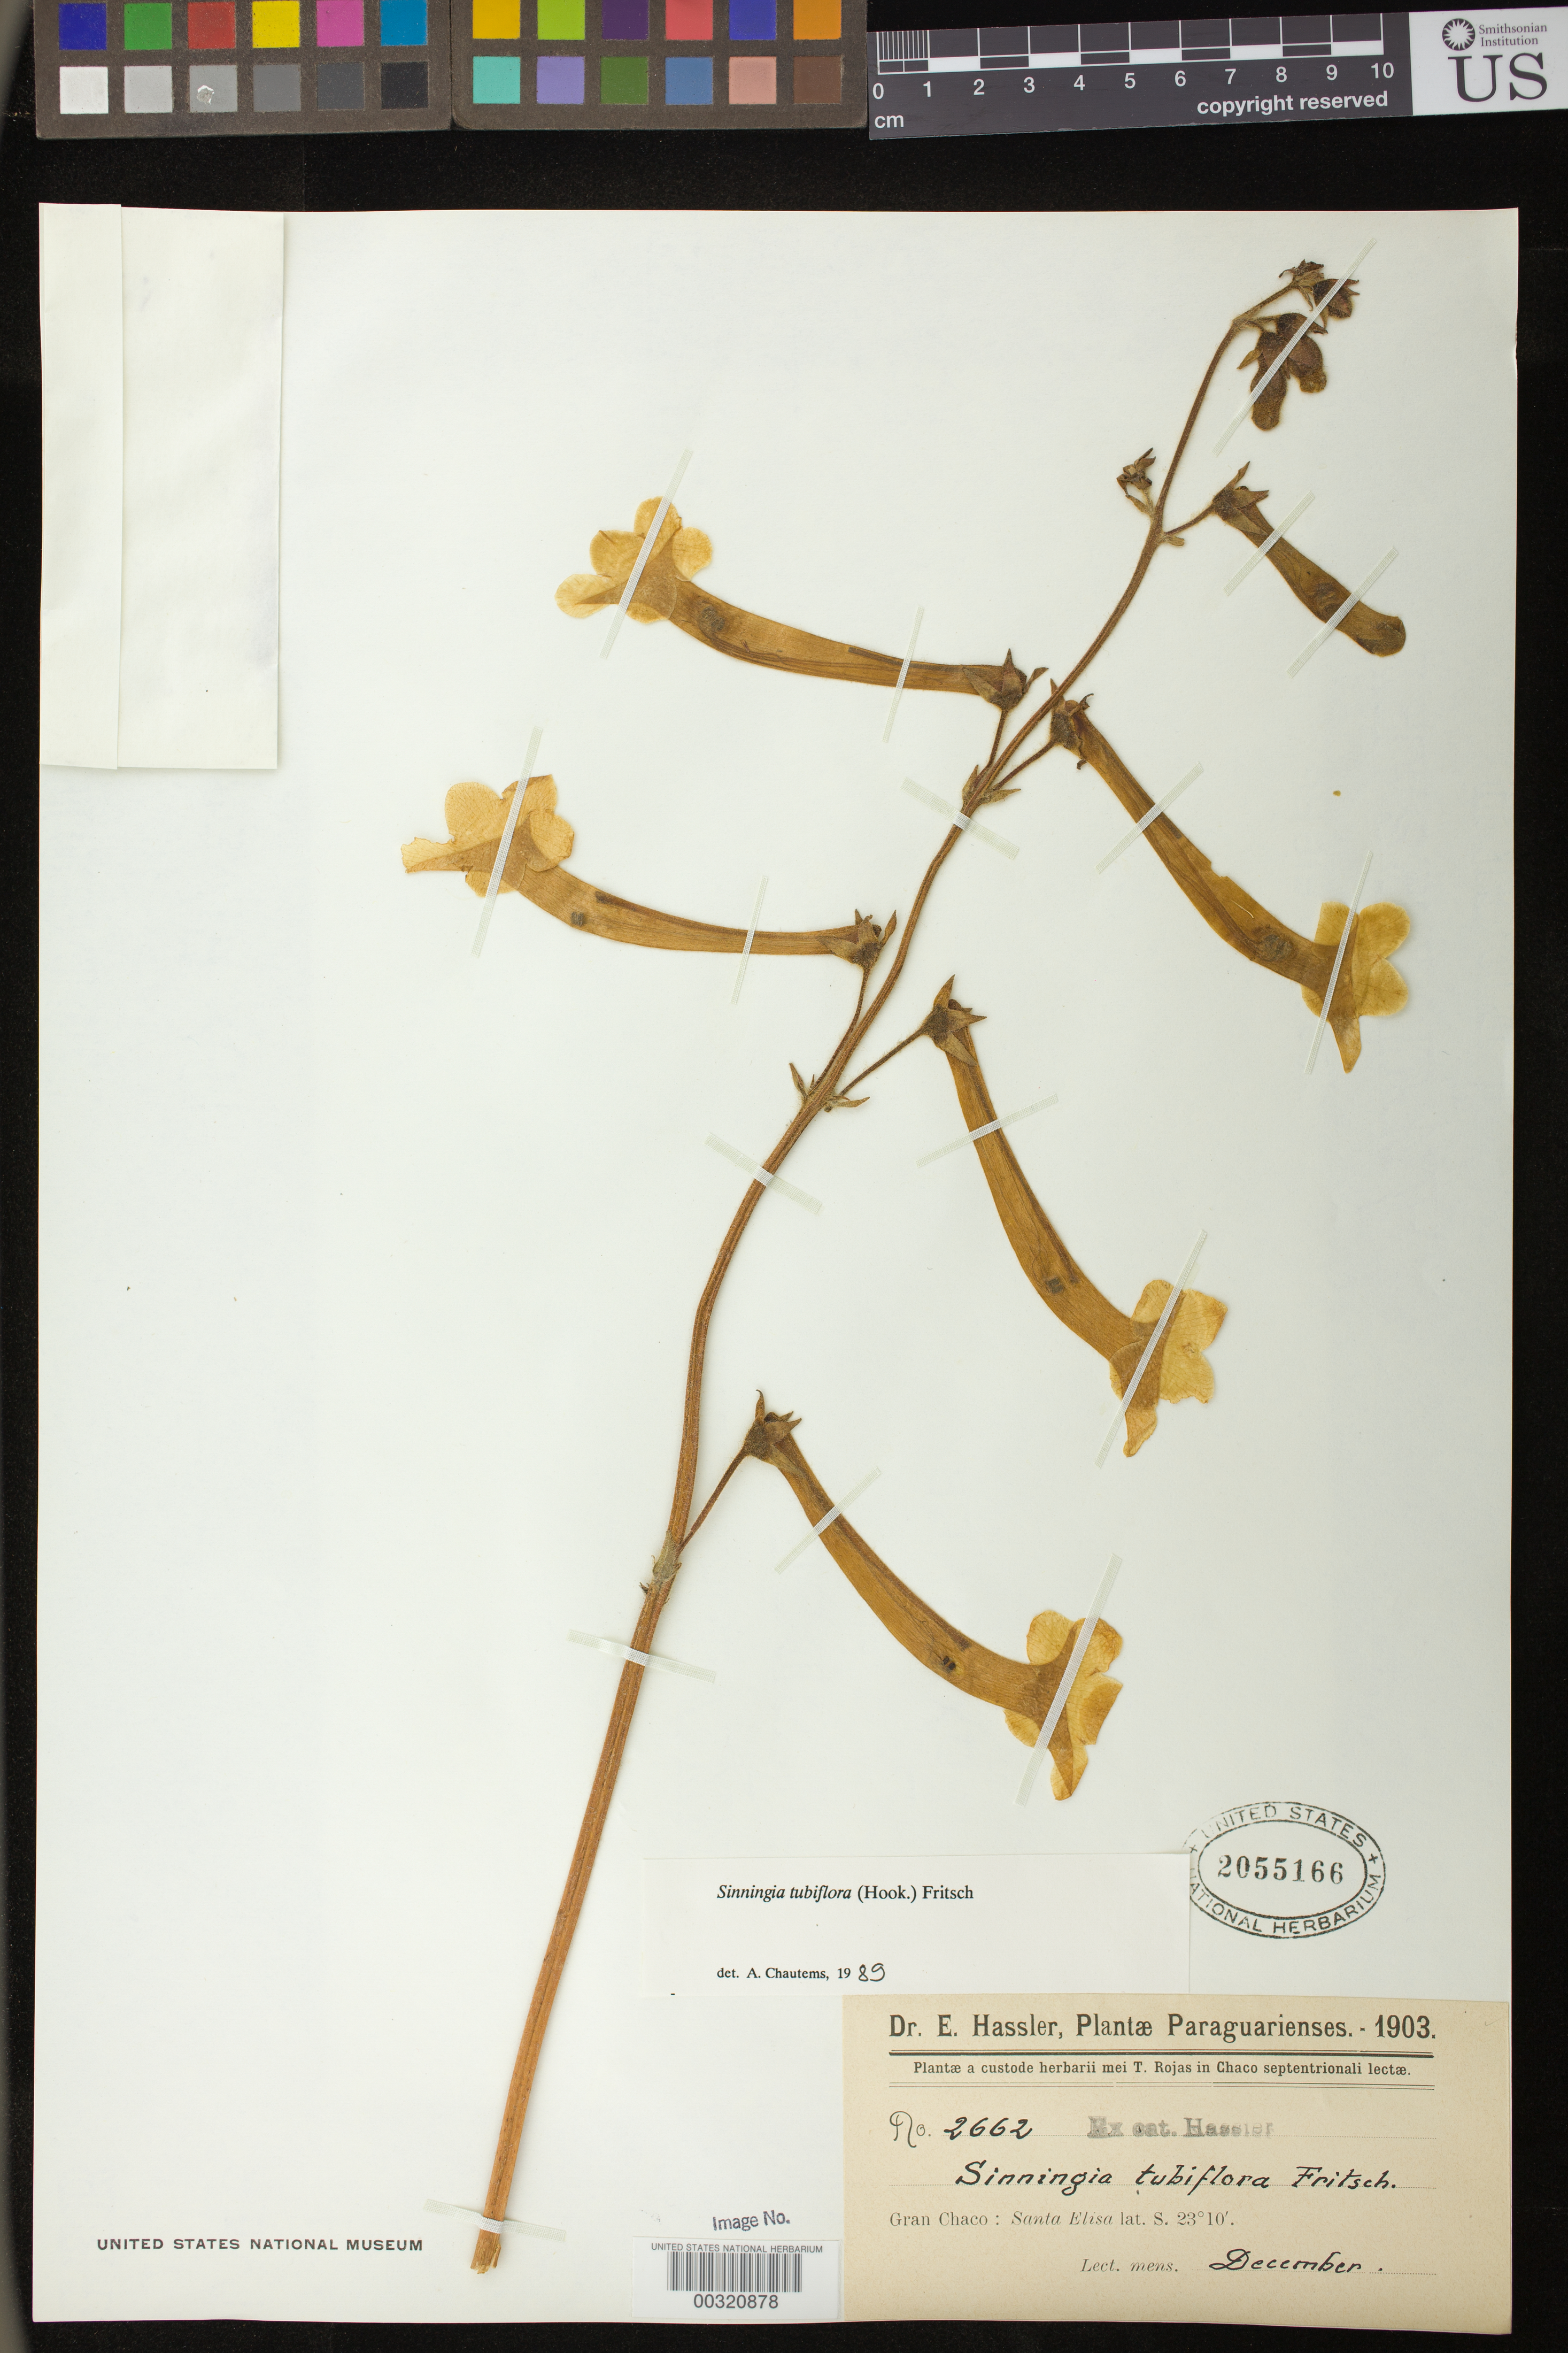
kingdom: Plantae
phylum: Tracheophyta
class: Magnoliopsida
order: Lamiales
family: Gesneriaceae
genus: Sinningia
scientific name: Sinningia tubiflora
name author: (Hook.) Fritsch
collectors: E. Hassler & et al.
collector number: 2662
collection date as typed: Dec 1903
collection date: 1903-12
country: Paraguay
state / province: Chaco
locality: Gran Chaco: Santa Elisa lat. S. 23° 10'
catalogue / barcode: US 2055166